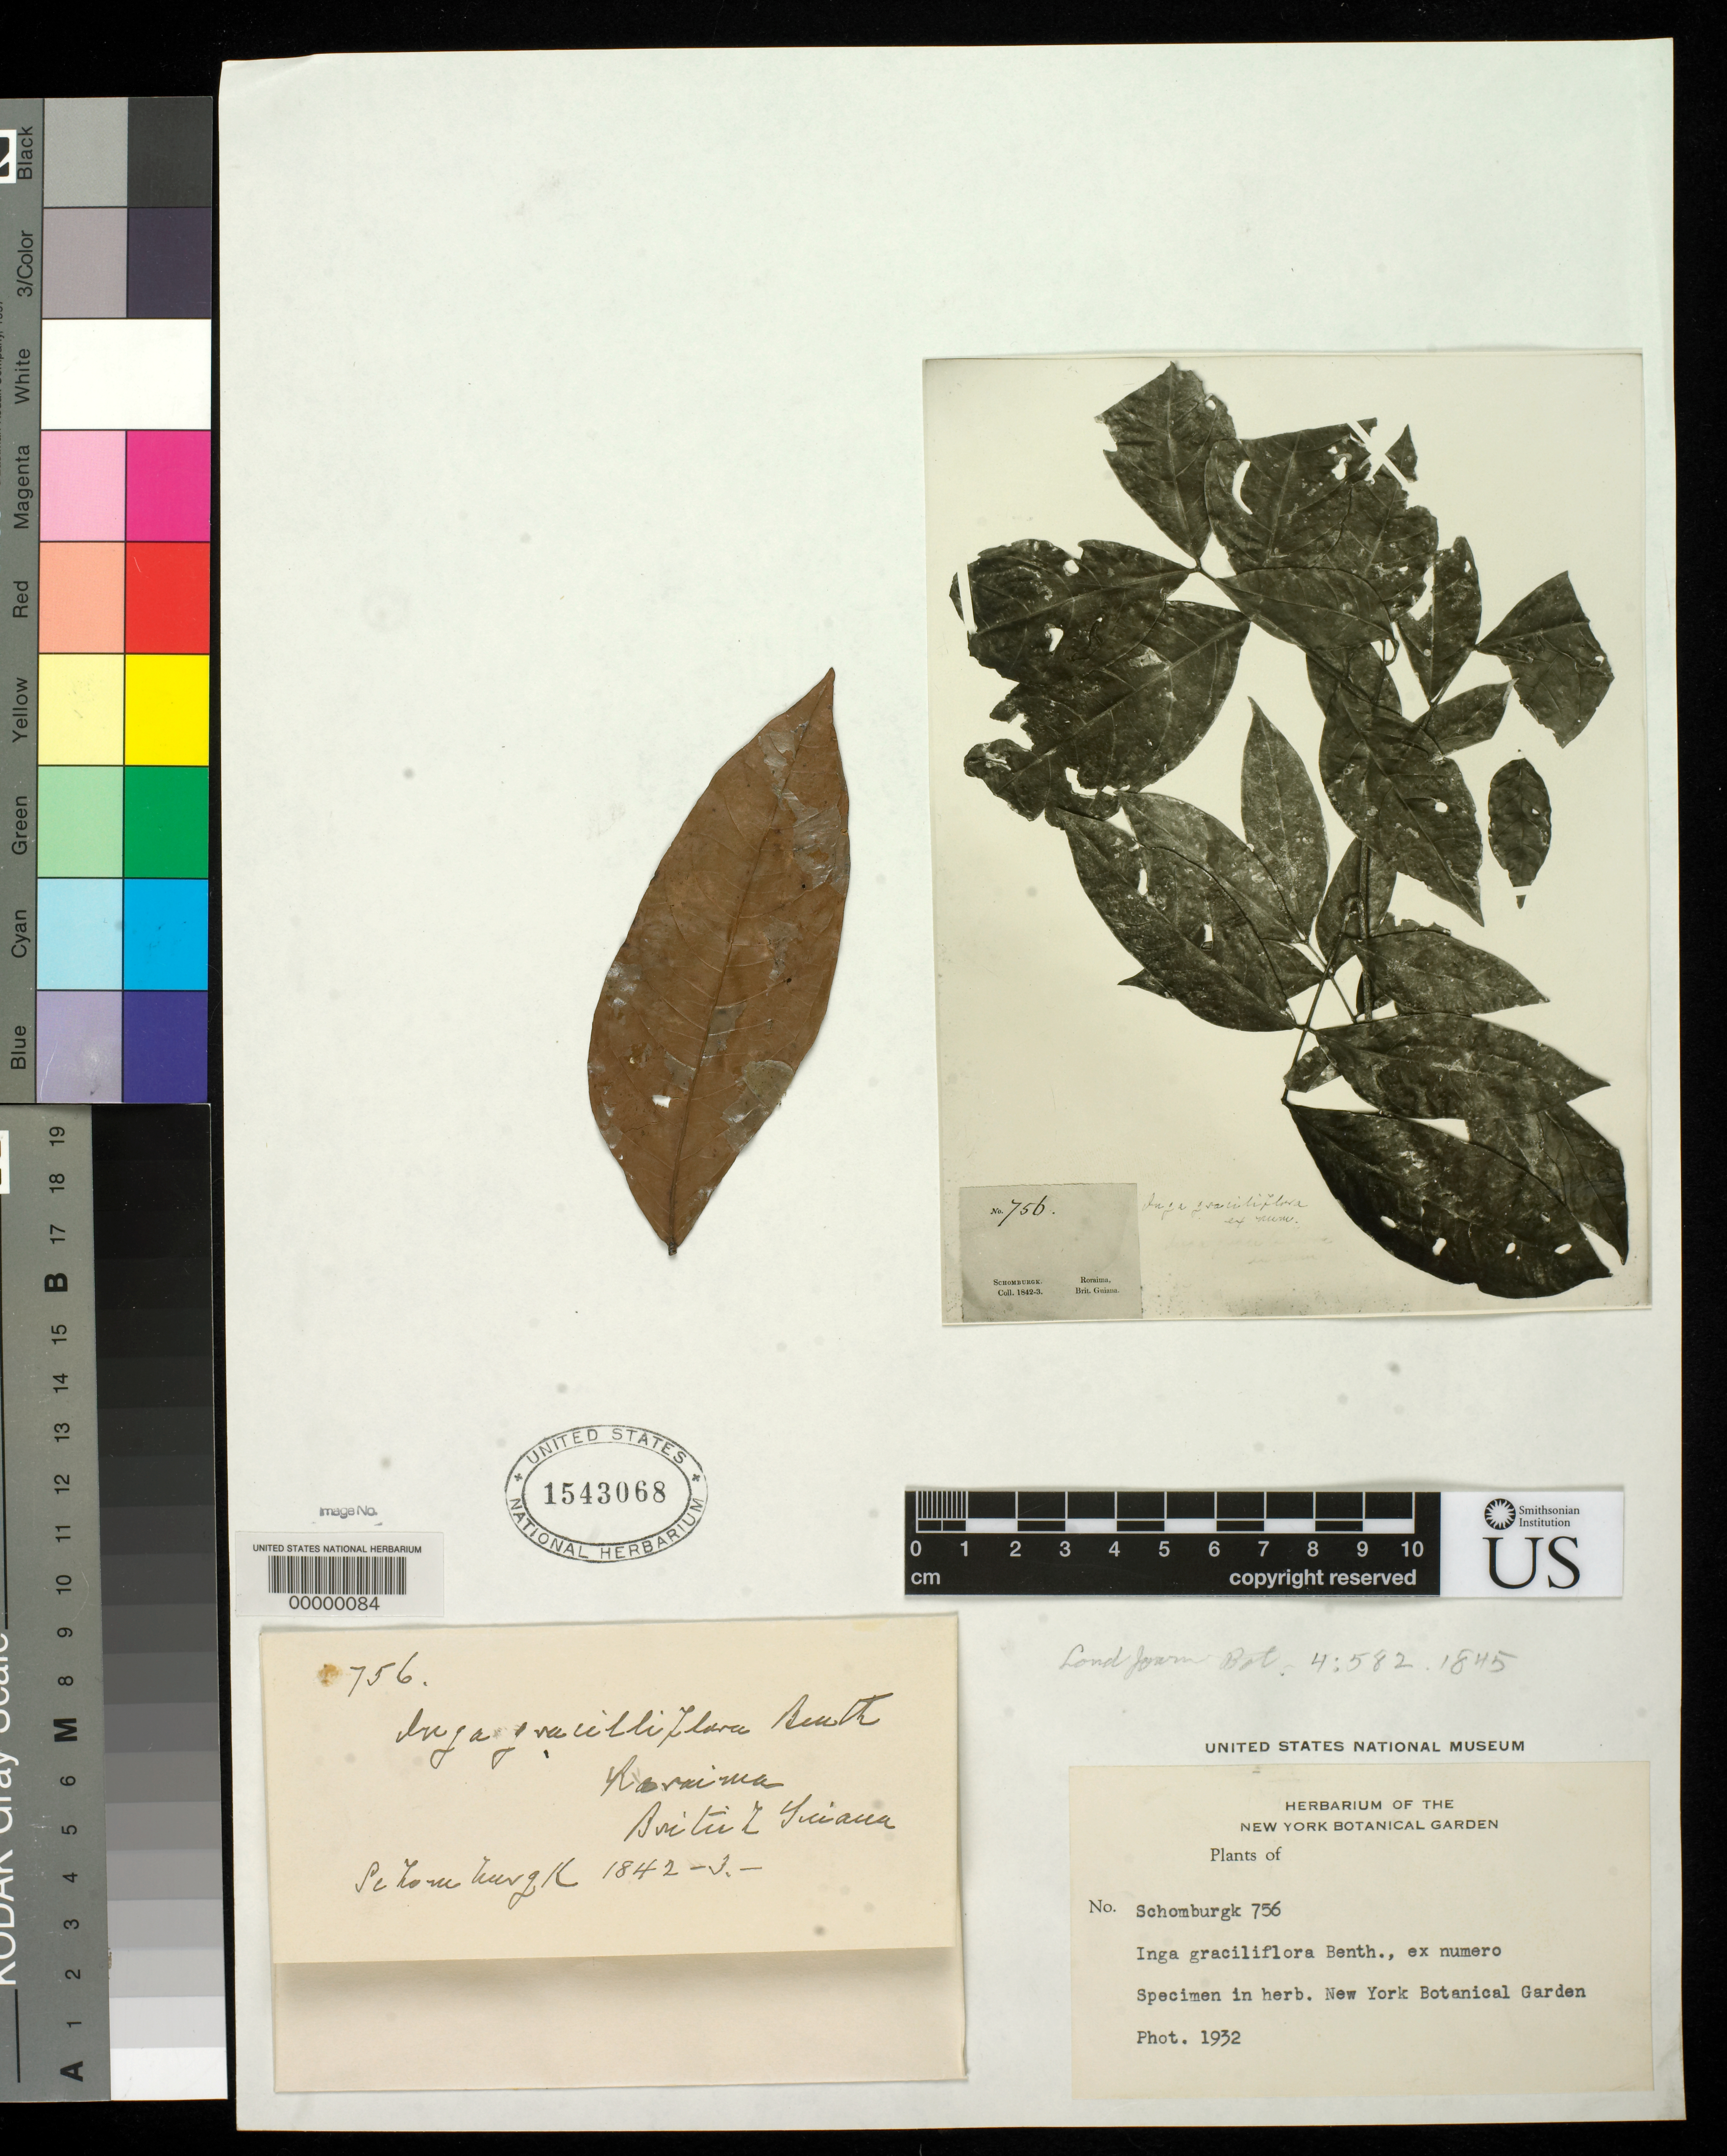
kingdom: Plantae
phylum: Tracheophyta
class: Magnoliopsida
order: Fabales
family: Fabaceae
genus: Inga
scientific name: Inga graciliflora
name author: Benth.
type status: Type Fragment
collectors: R. H. Schomburgk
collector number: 756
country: Guyana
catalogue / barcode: US 1543068